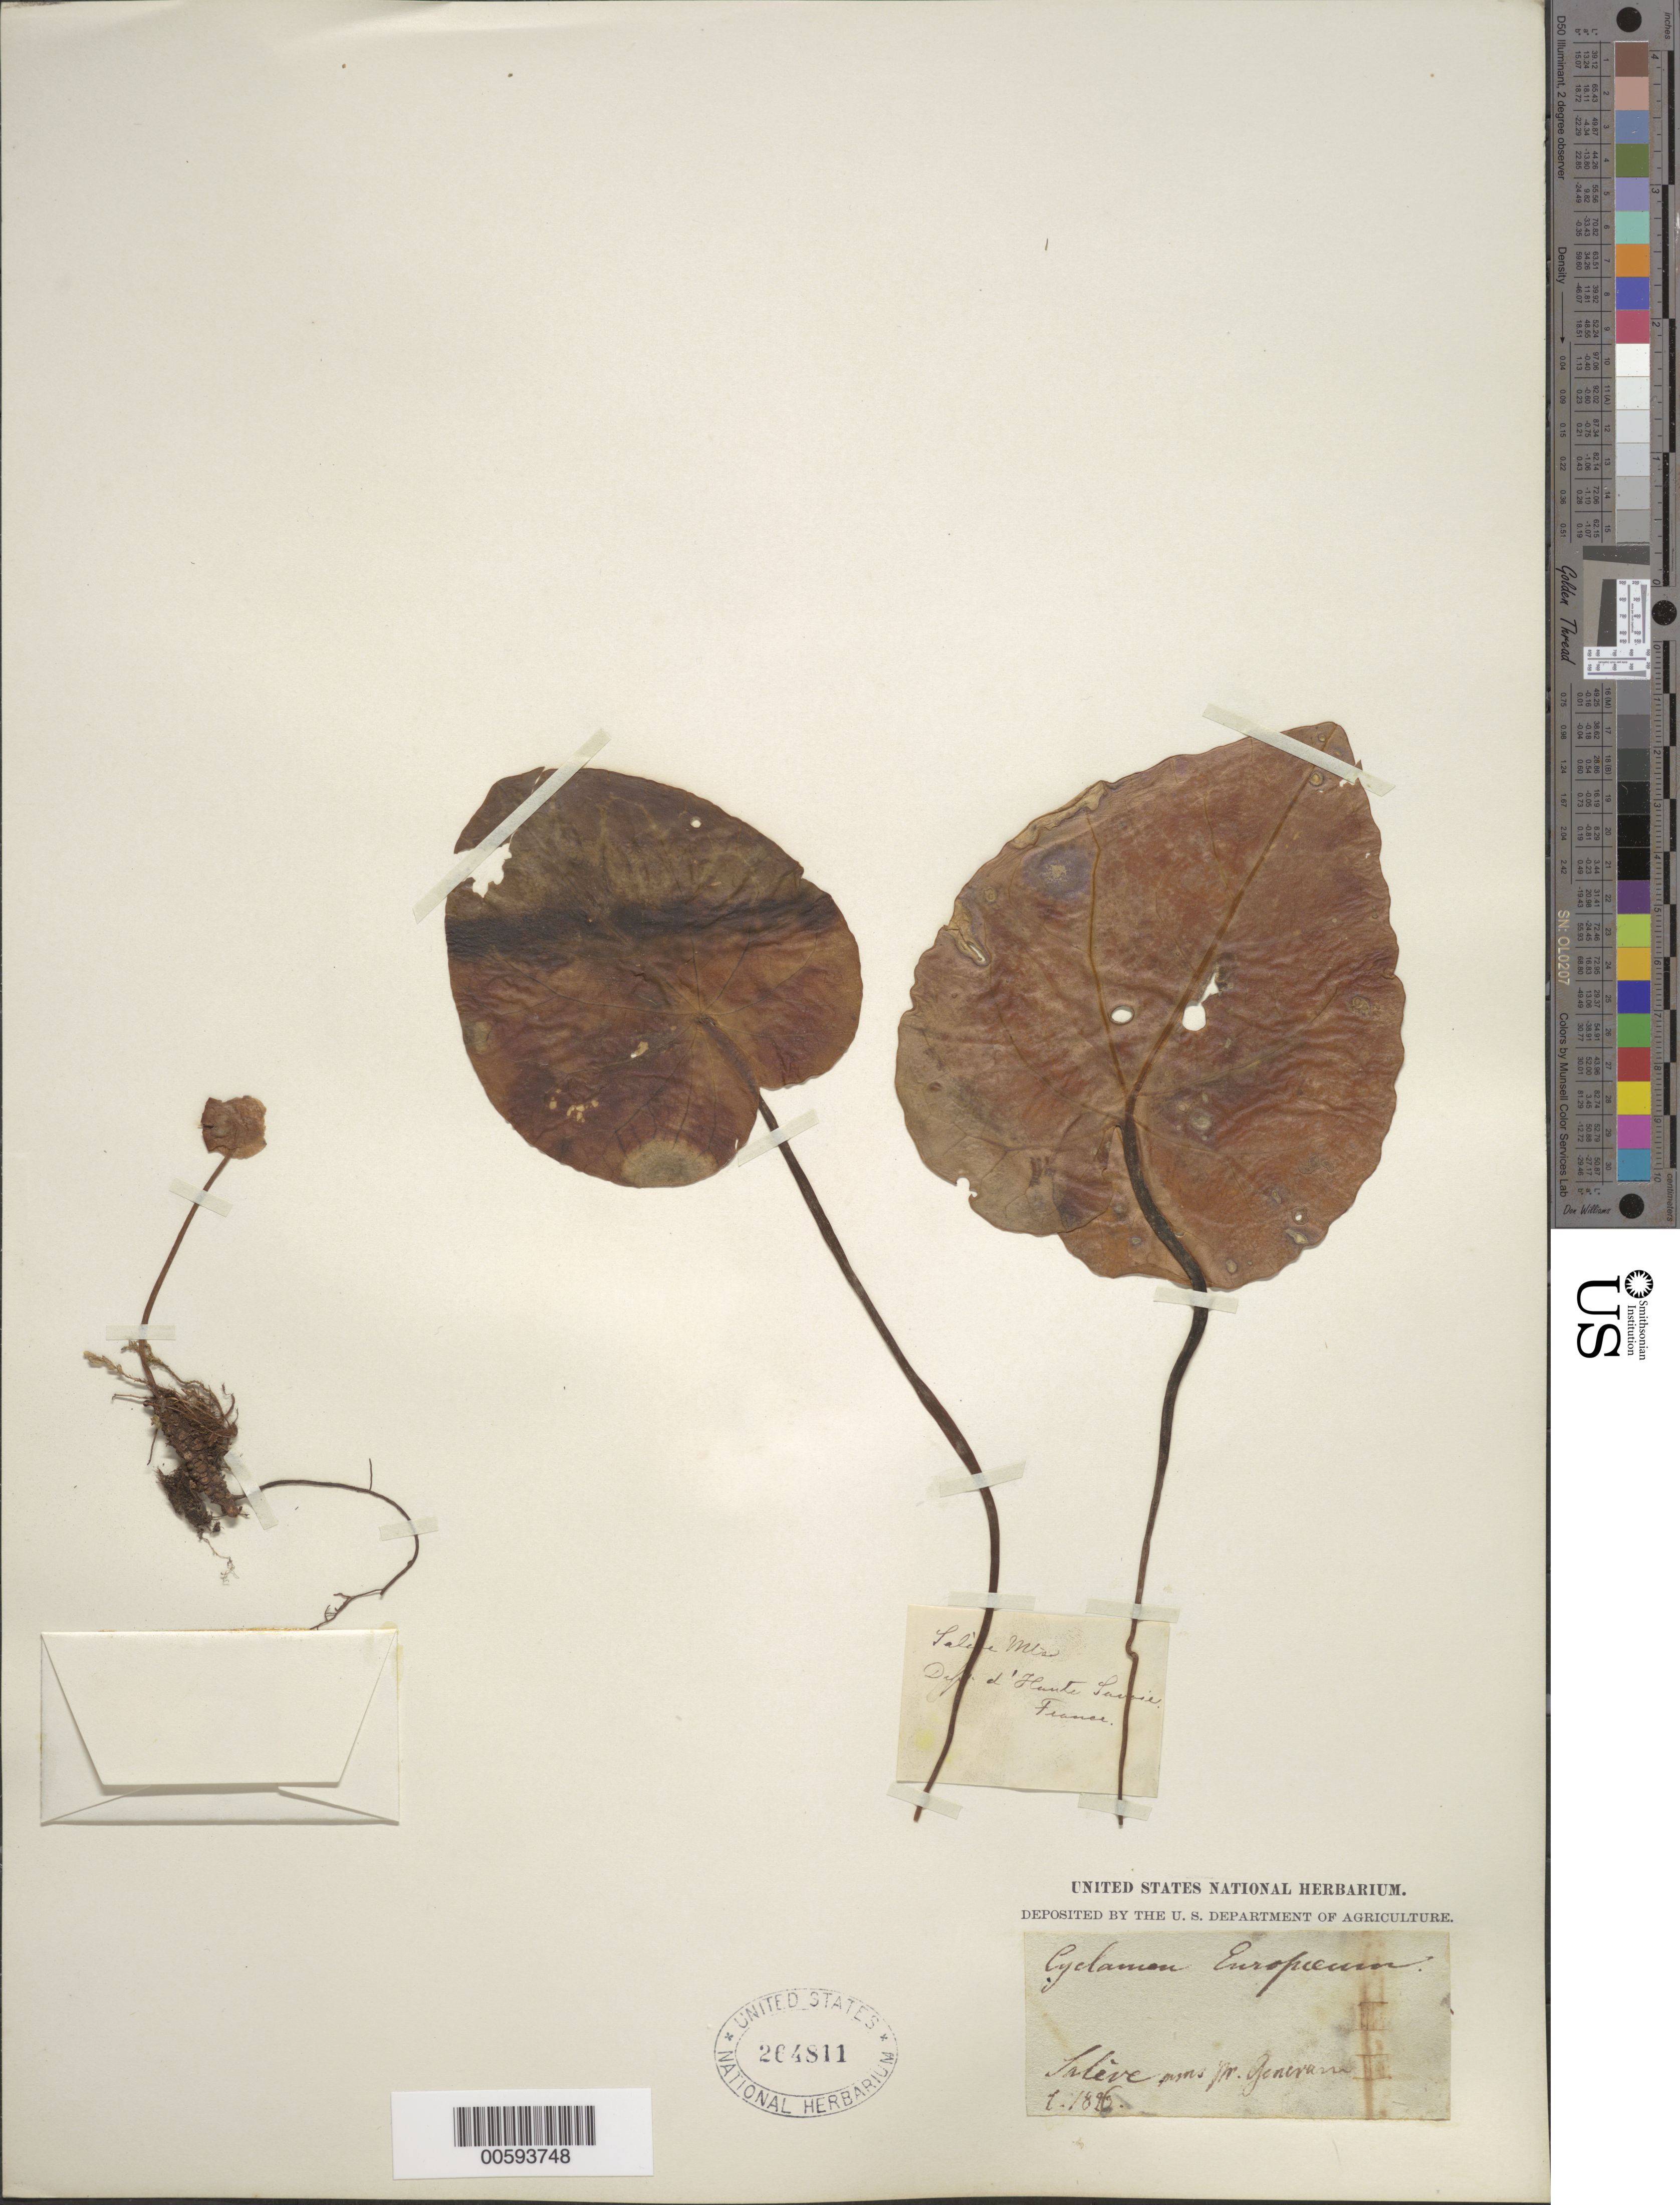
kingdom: Plantae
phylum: Tracheophyta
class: Magnoliopsida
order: Ericales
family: Primulaceae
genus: Cyclamen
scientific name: Cyclamen europaeum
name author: L.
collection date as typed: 1826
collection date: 1826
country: France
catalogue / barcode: US 264811